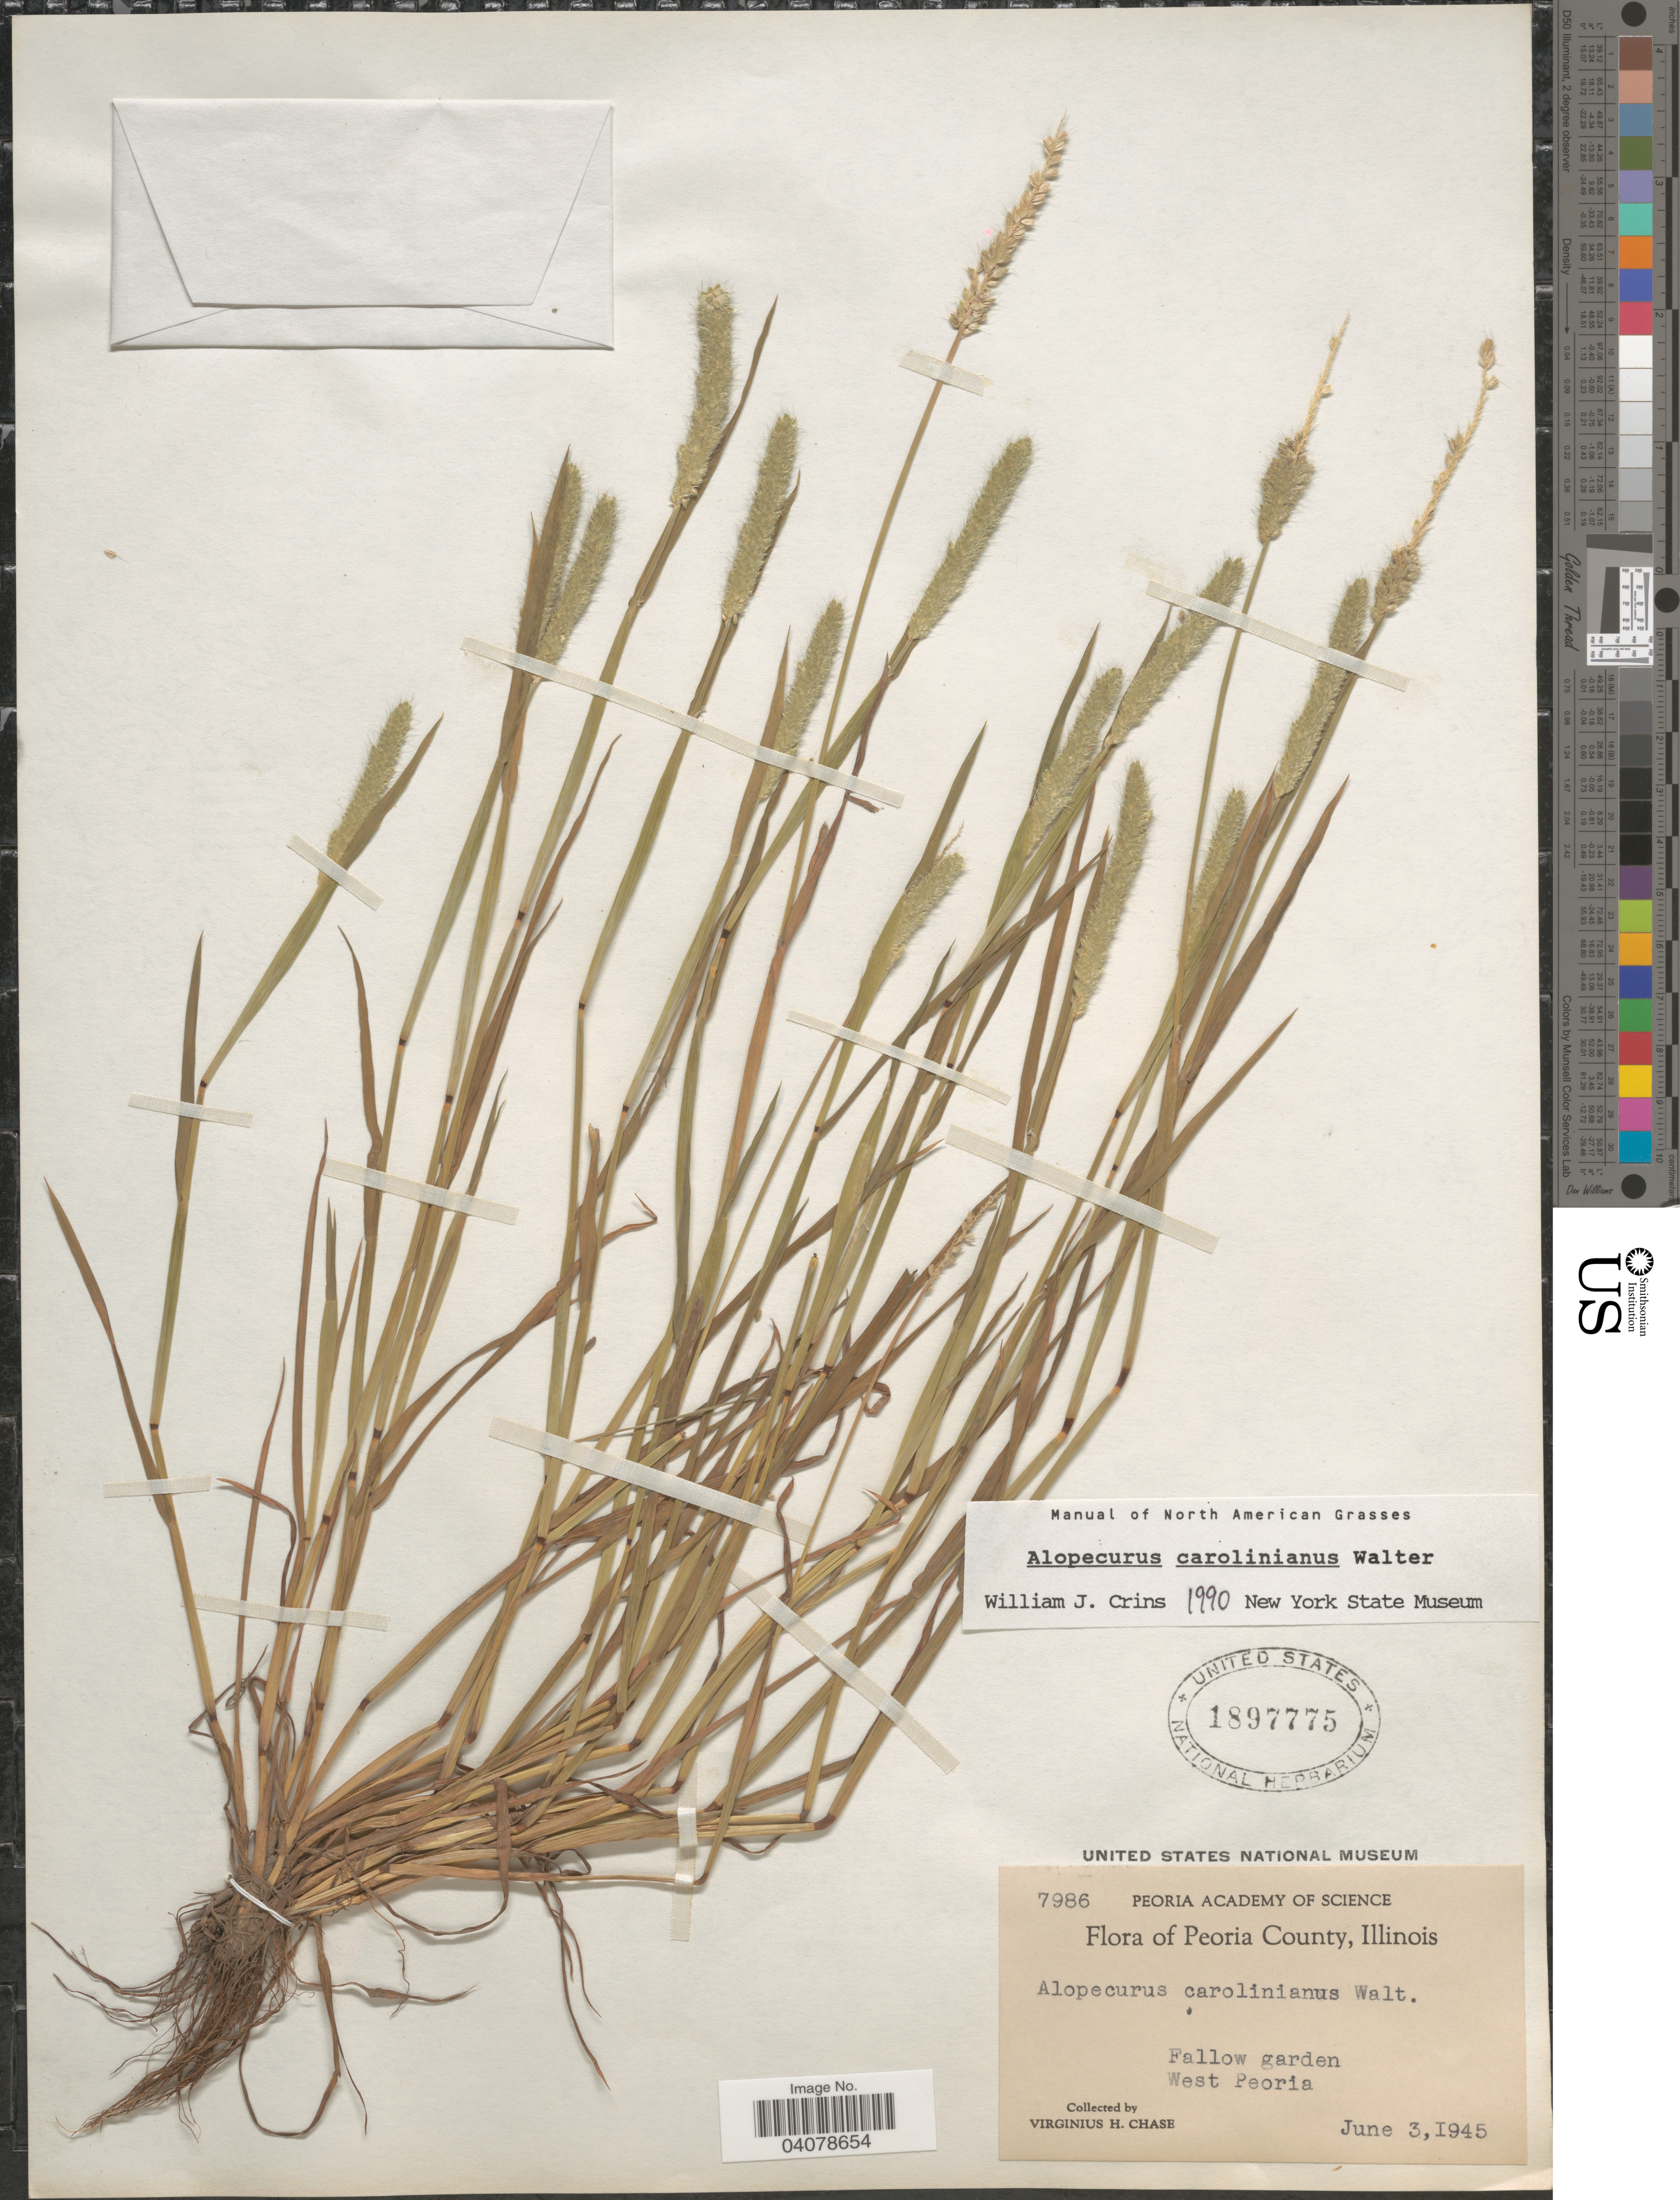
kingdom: Plantae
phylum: Tracheophyta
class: Liliopsida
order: Poales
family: Poaceae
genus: Alopecurus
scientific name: Alopecurus carolinianus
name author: Walter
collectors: V. H. Chase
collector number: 7986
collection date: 1945-06-03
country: United States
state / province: Illinois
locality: Peoria County. Fallow garden. West Peoria.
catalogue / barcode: US 1897775